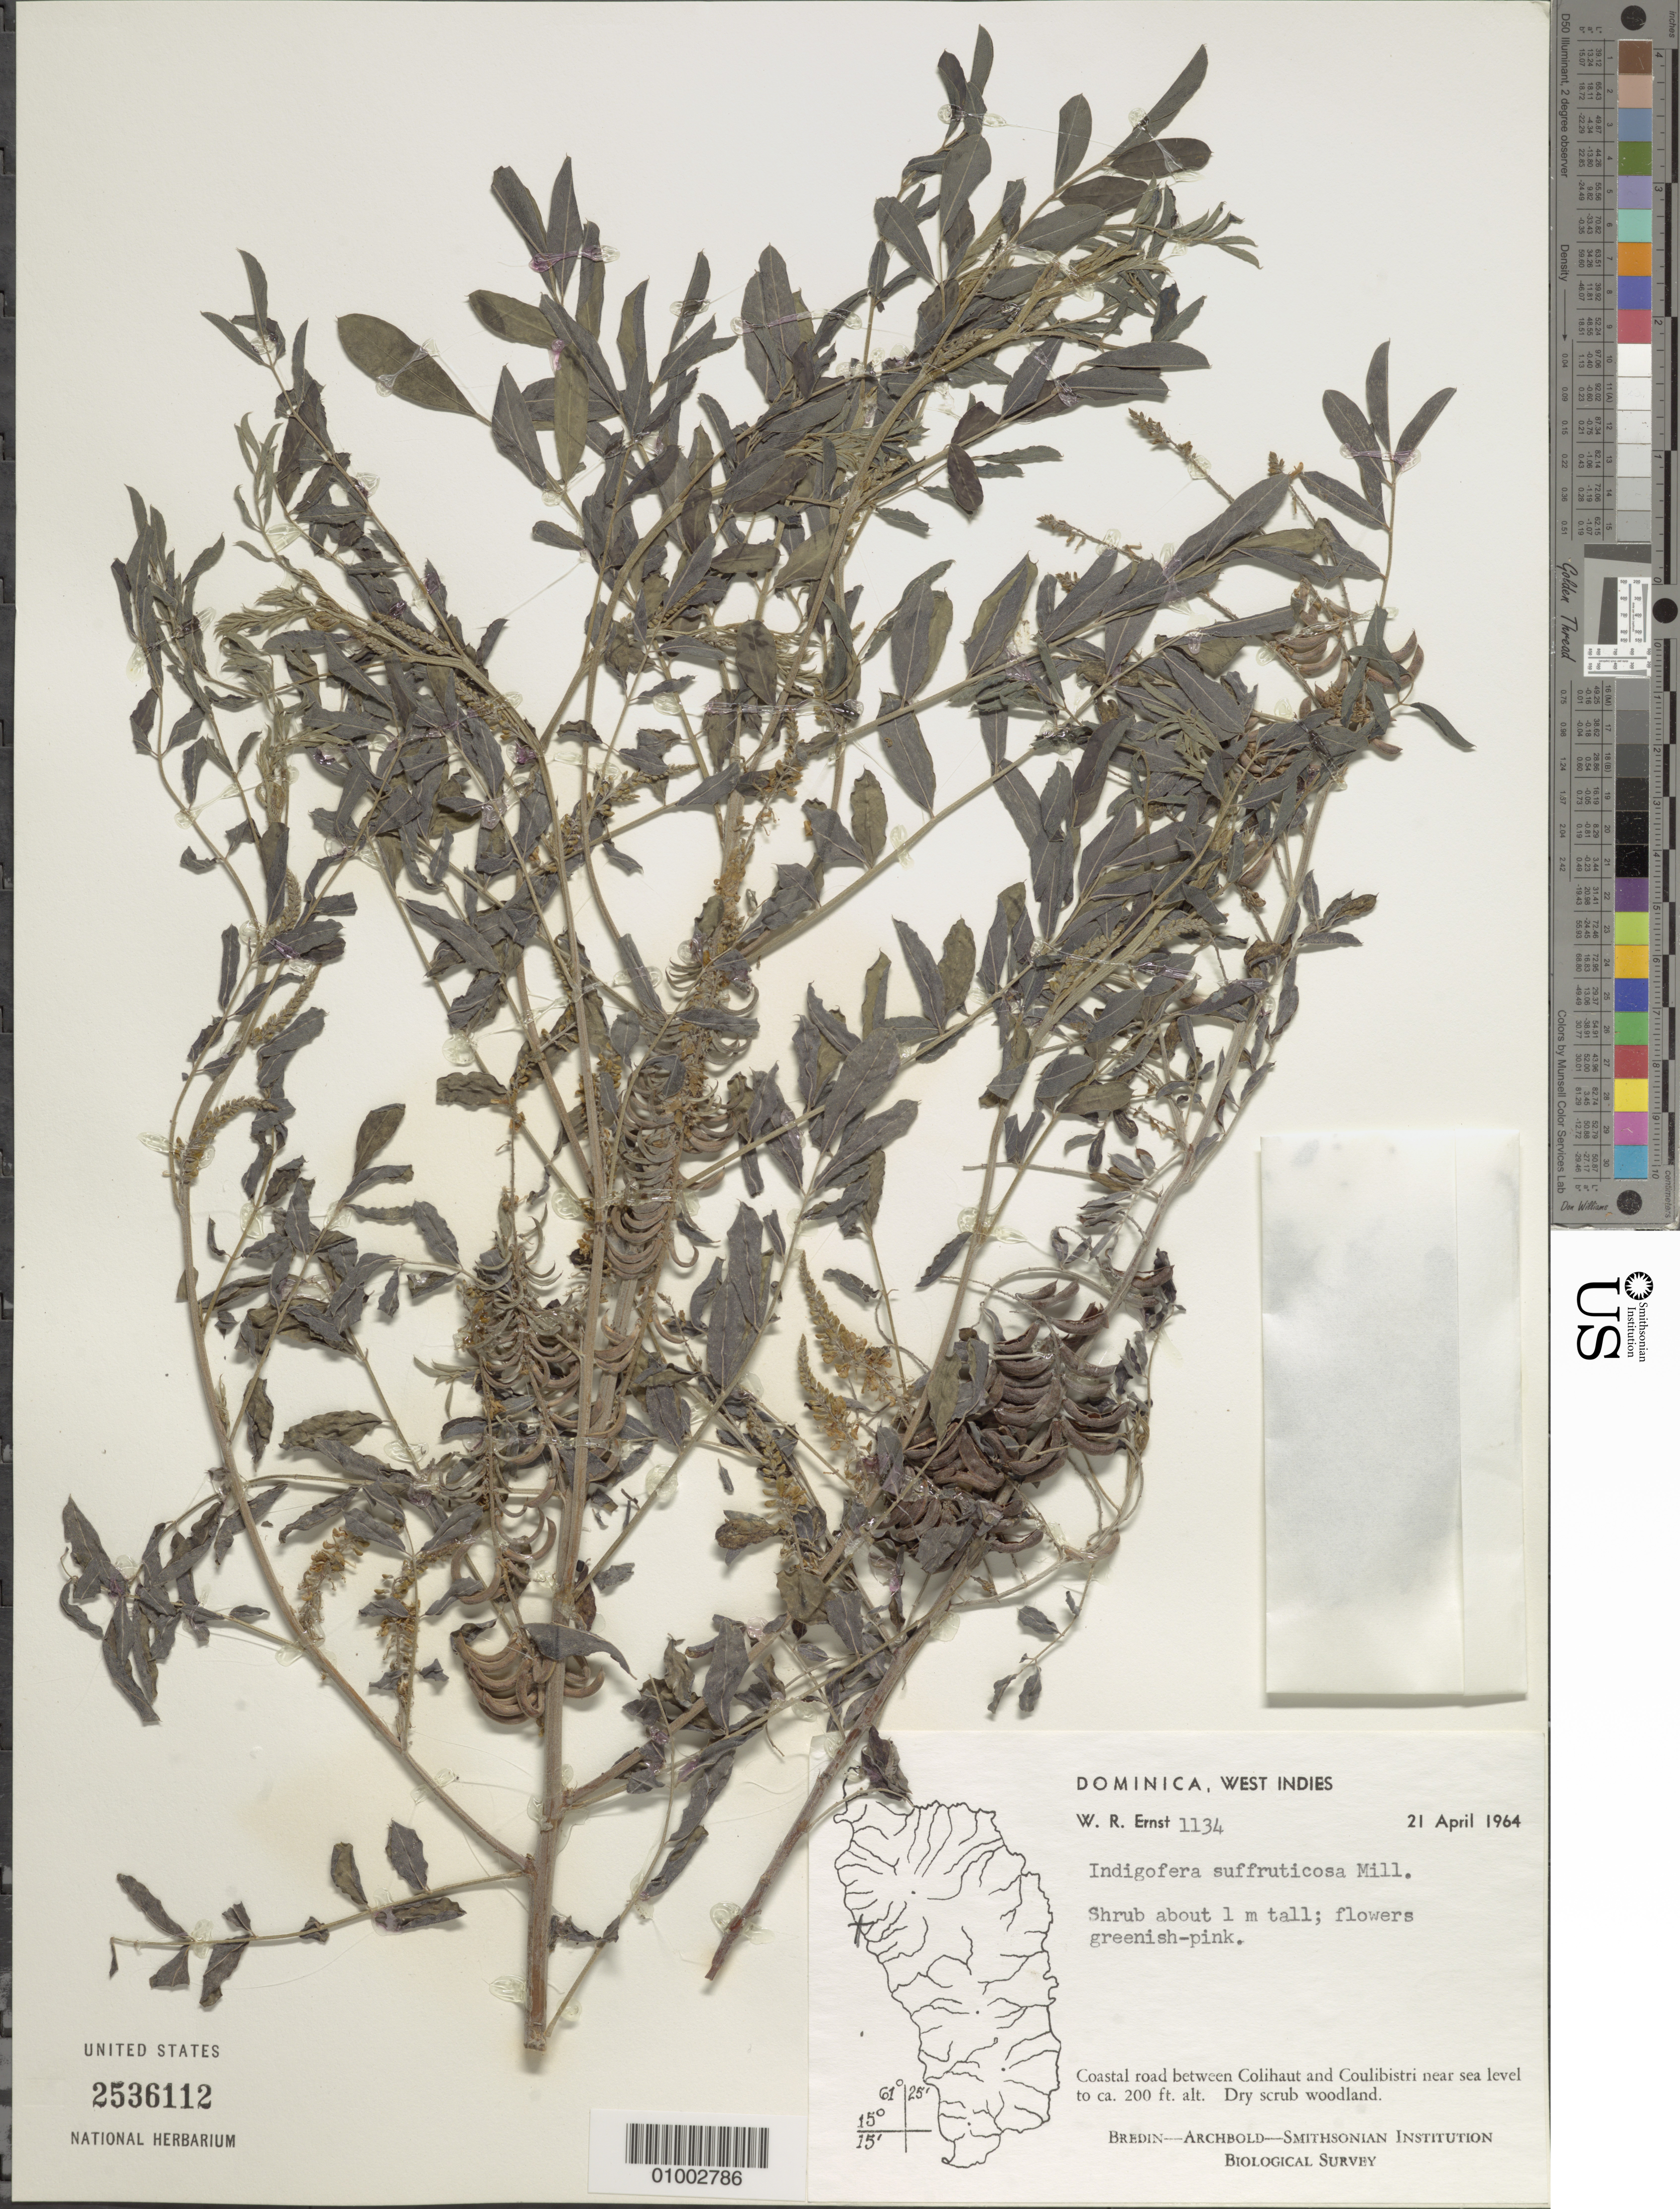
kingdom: Plantae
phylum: Tracheophyta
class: Magnoliopsida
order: Fabales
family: Fabaceae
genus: Indigofera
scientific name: Indigofera suffruticosa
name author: Mill.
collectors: W. R. Ernst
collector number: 1134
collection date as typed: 21 Apr 1964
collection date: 1964-04-21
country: Dominica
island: Dominica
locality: Coastal road between Colihaut and Coulibistri near sea level, dry scrub woodland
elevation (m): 61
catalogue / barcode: US 2536112